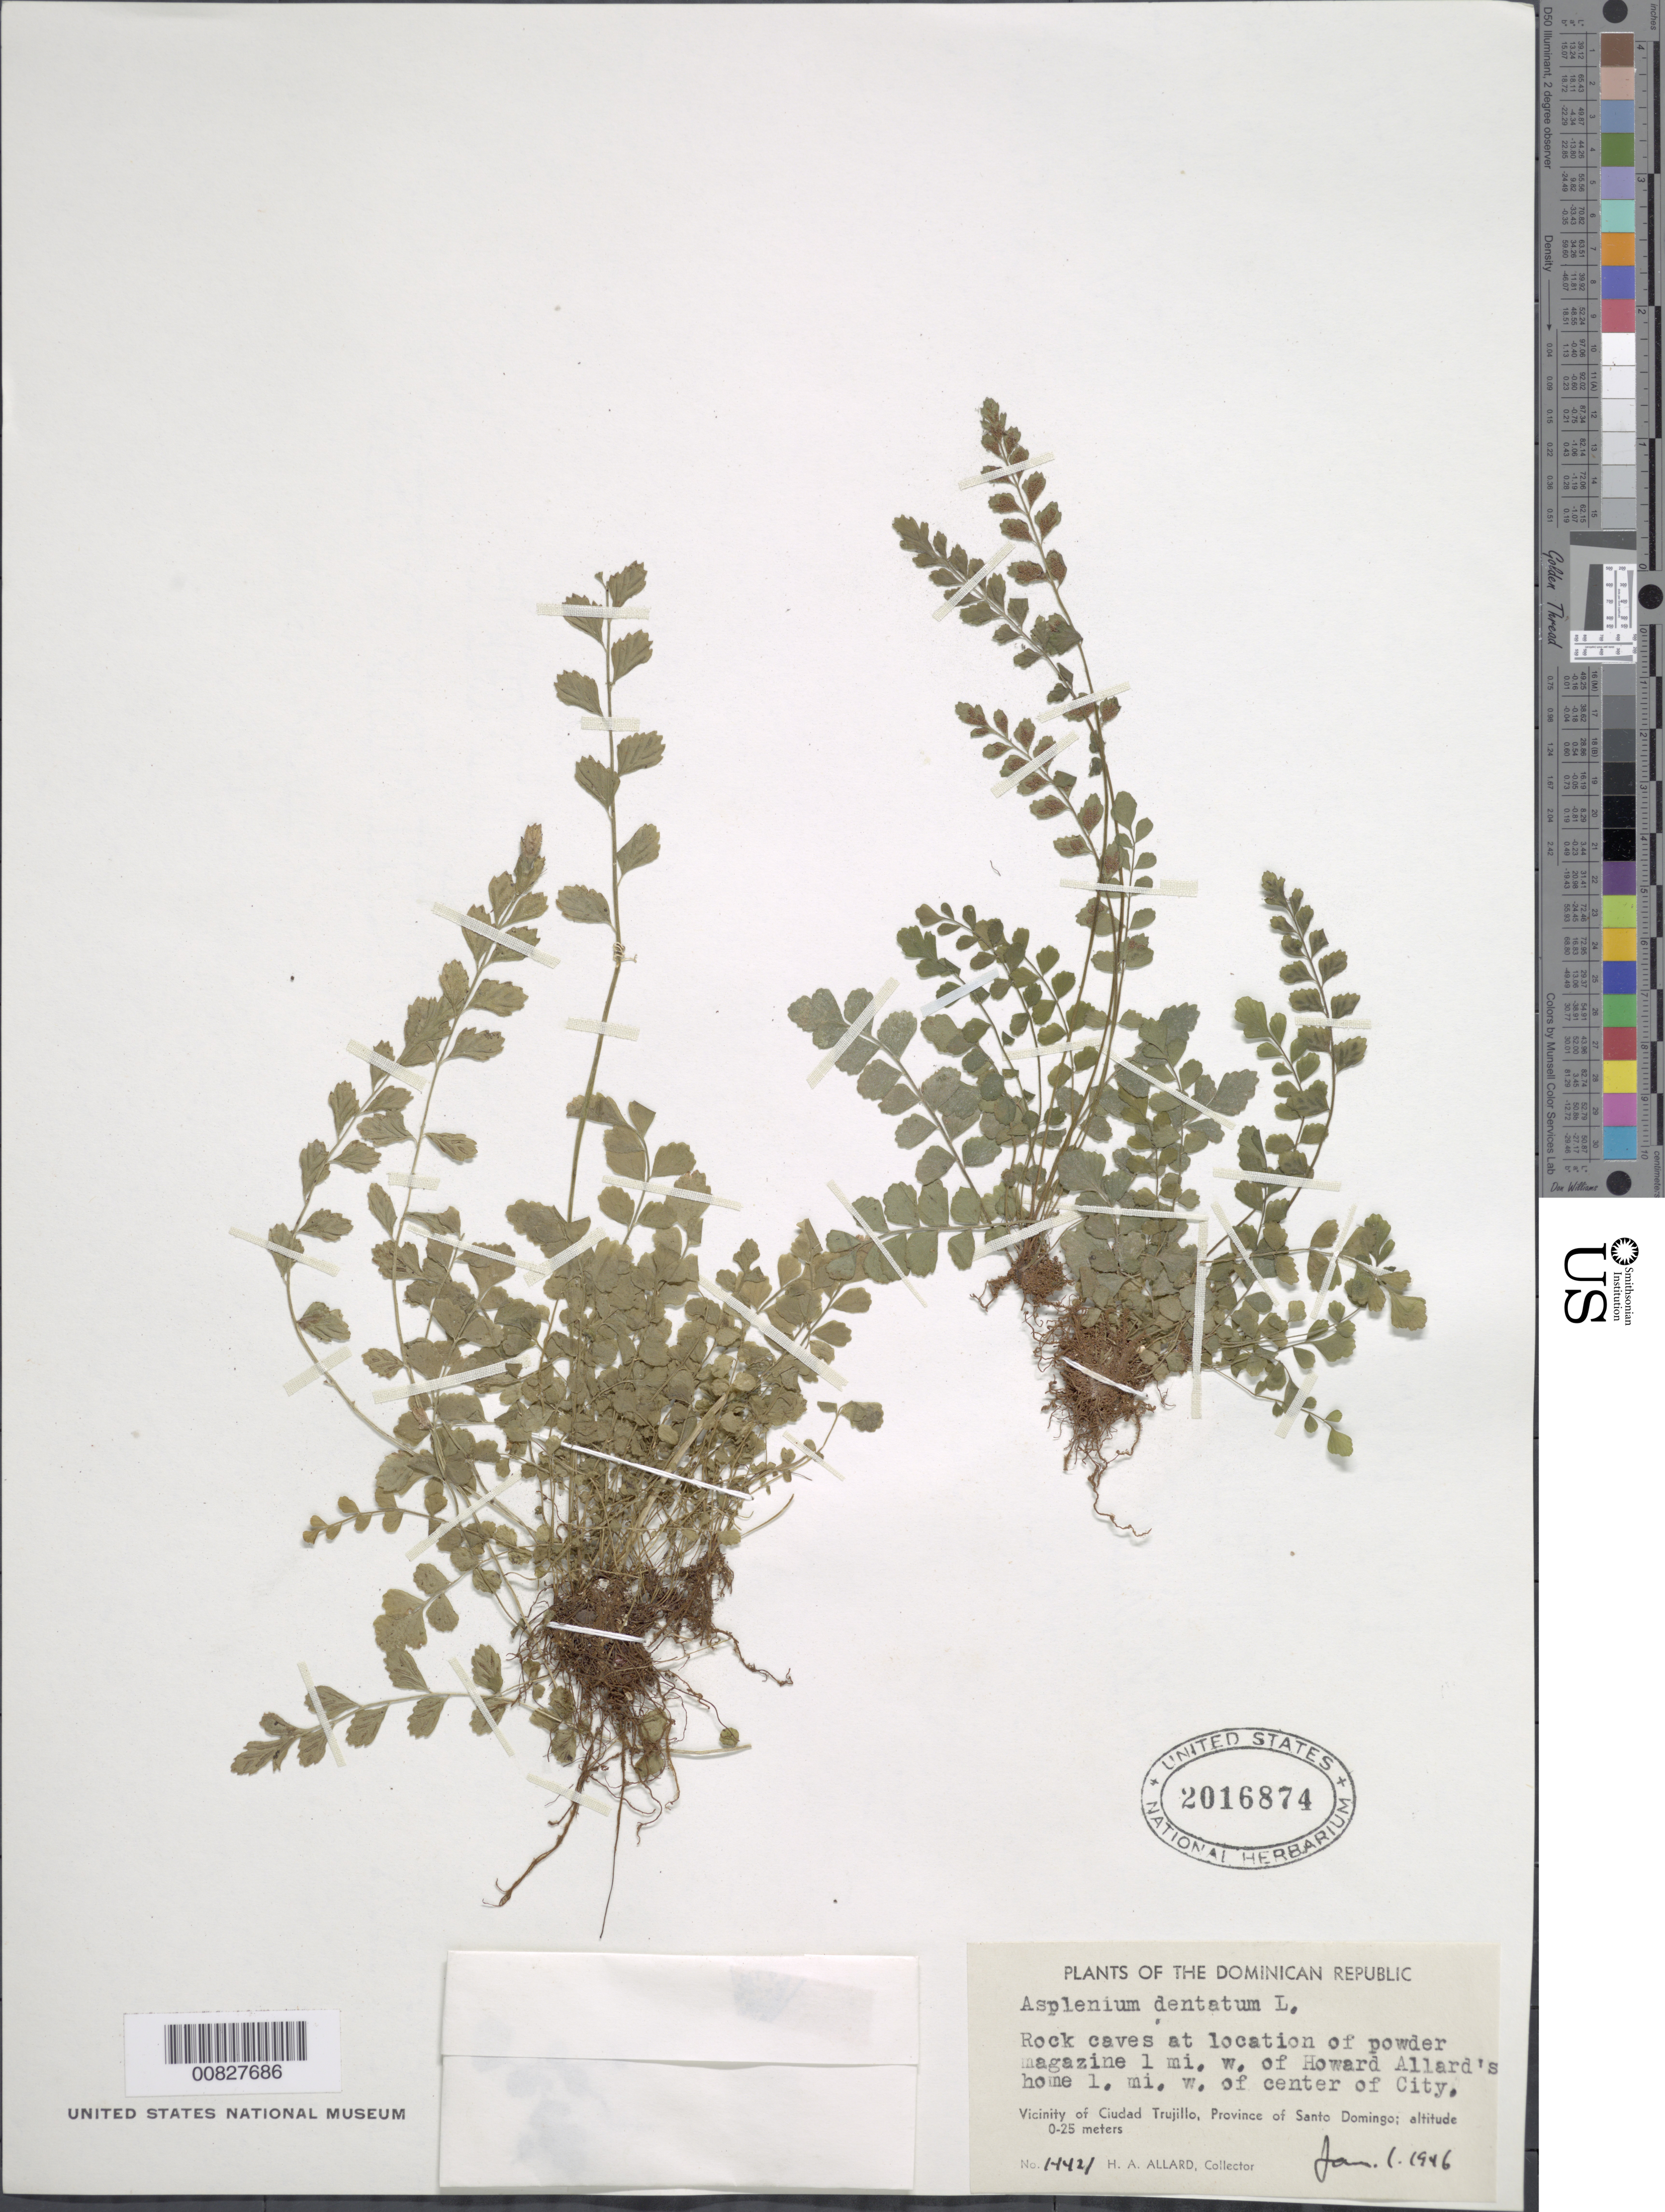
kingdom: Plantae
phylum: Tracheophyta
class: Polypodiopsida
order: Polypodiales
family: Aspleniaceae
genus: Asplenium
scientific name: Asplenium trichomanes-dentatum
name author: L.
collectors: H. A. Allard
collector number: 14421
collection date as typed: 01 Jan 1946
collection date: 1946-01-01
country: Dominican Republic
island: Hispaniola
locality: Prov. Santo Domingo, vicinity Ciudad Trujillo, 1 mile W of center of city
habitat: Rock caves at location of powder magazine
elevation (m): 0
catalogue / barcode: US 2016874